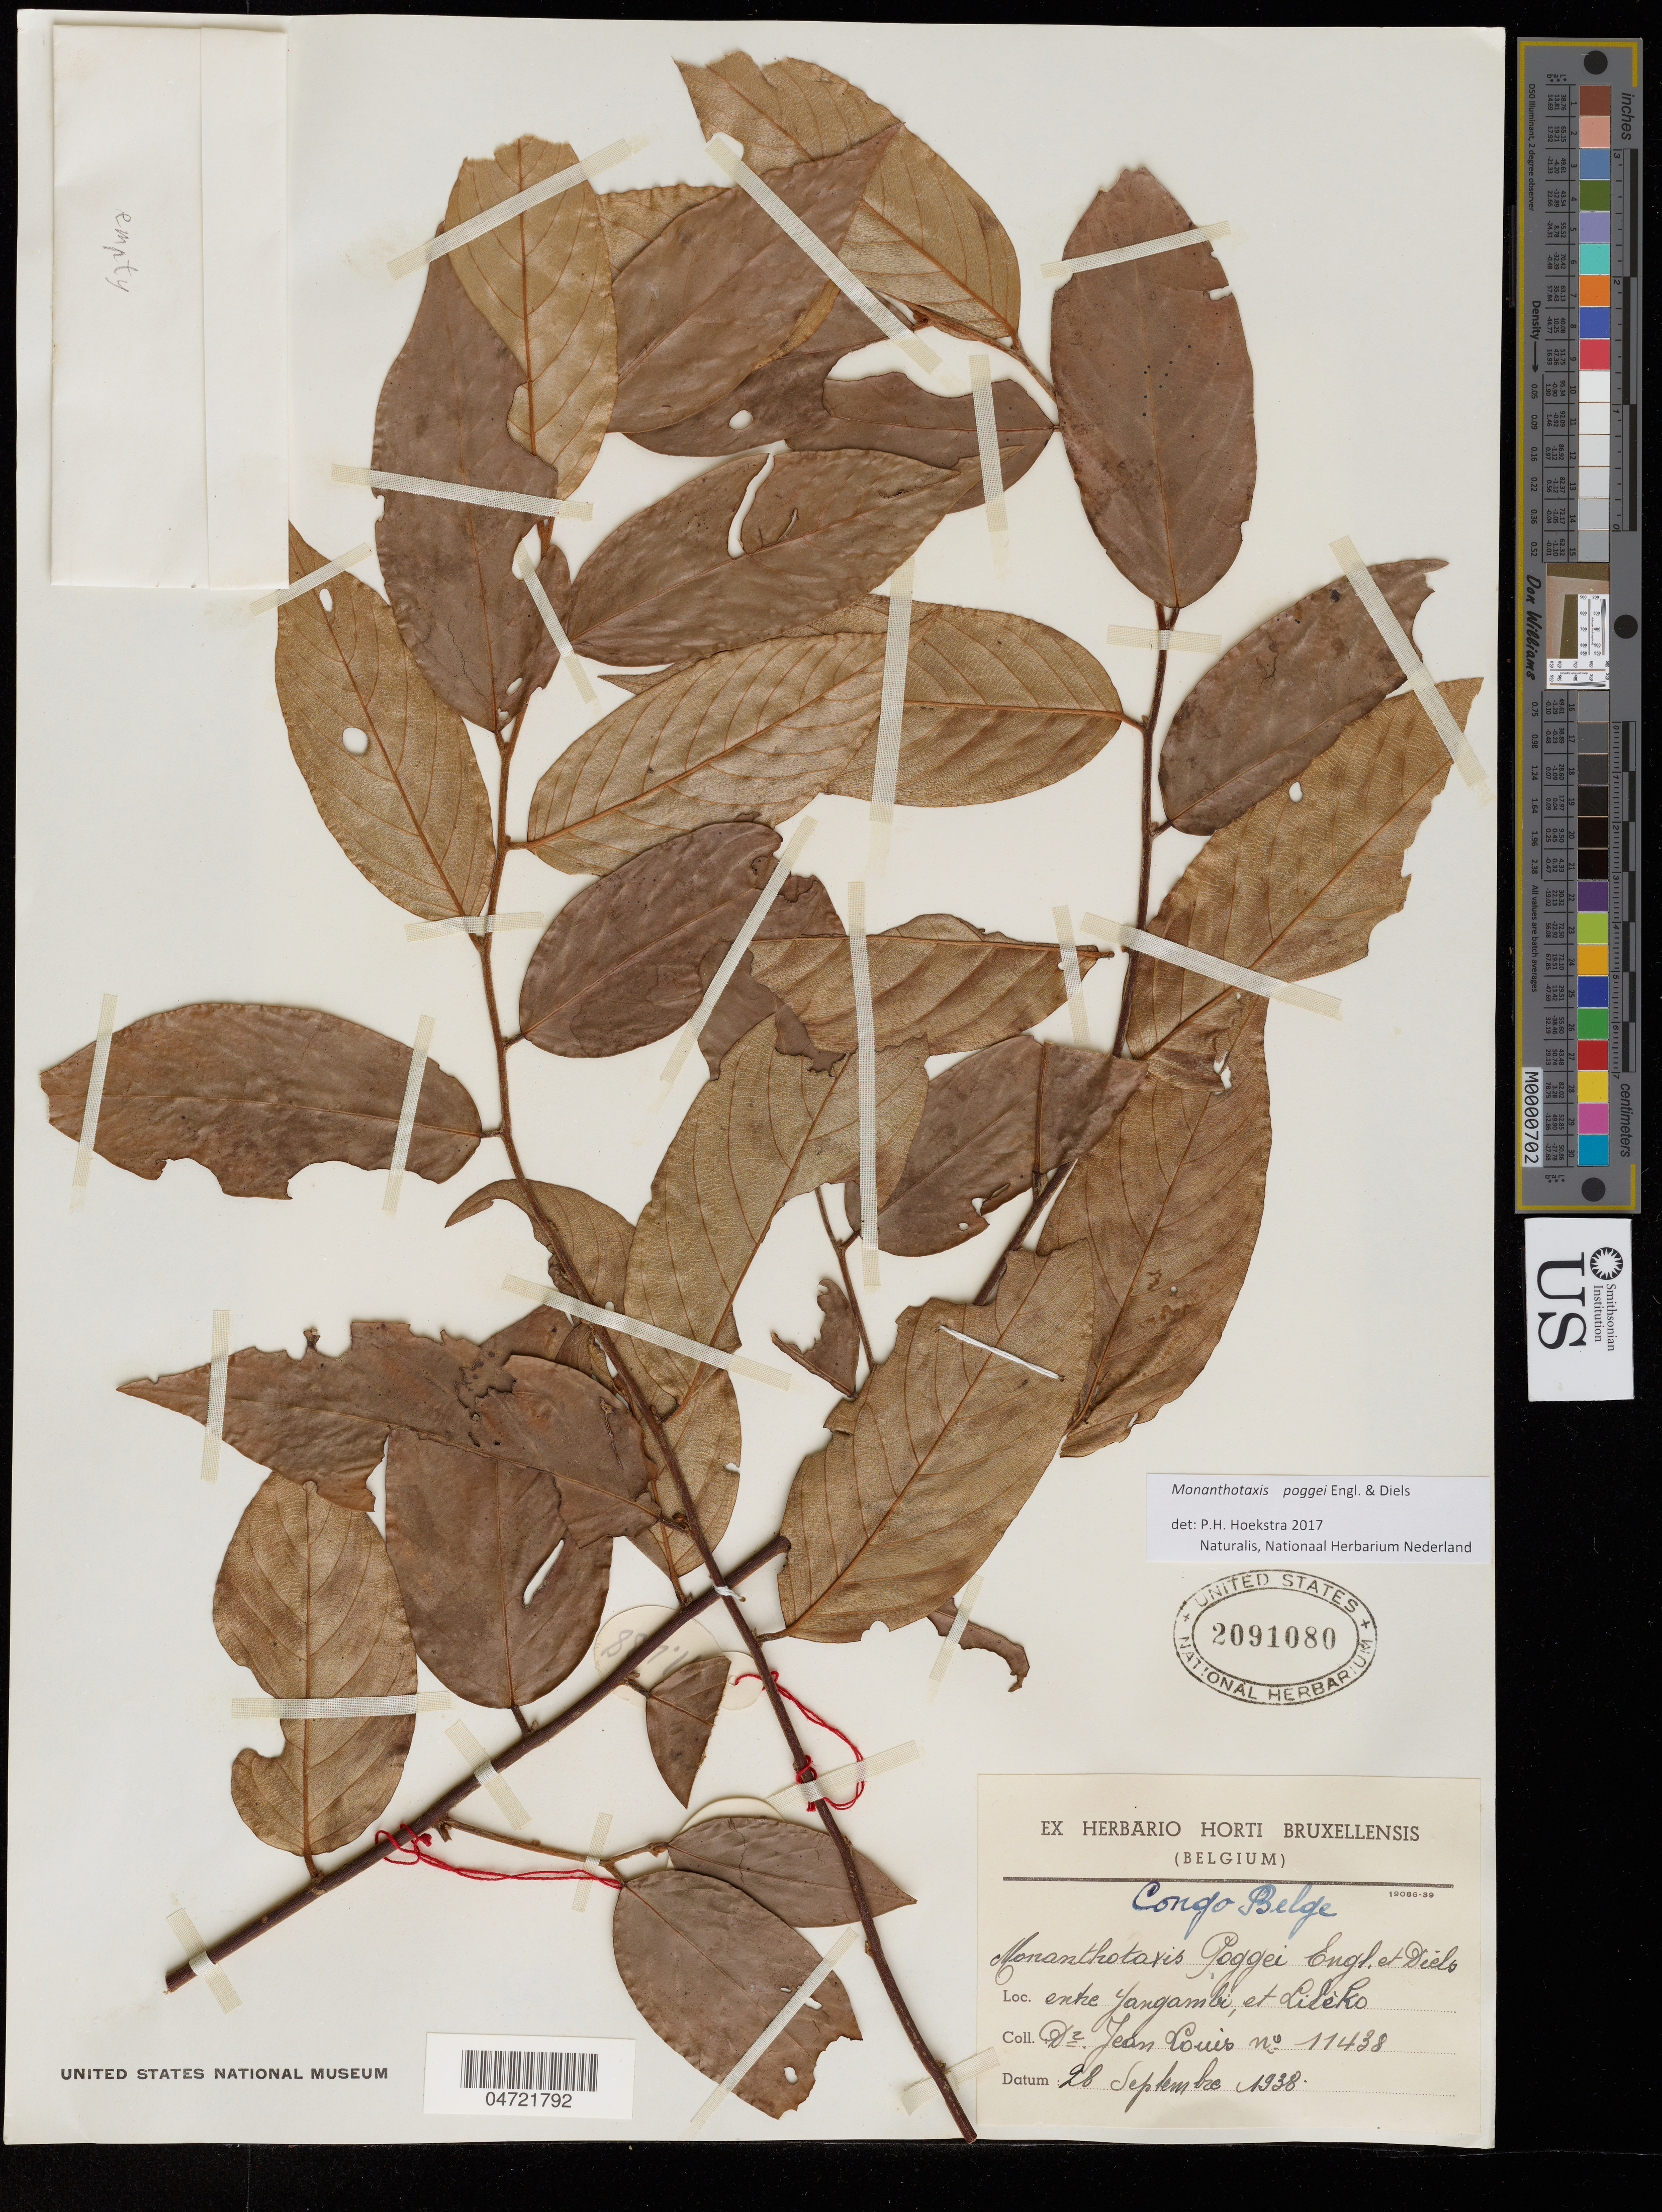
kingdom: Plantae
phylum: Tracheophyta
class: Magnoliopsida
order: Magnoliales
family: Annonaceae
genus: Monanthotaxis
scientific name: Monanthotaxis poggei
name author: Engl. & Diels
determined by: Hoekstra, P. H.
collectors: J. Louis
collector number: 11438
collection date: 1938-09-28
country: Congo, Democratic Republic of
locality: entre Yangambi et Lileko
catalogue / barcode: US 2091080